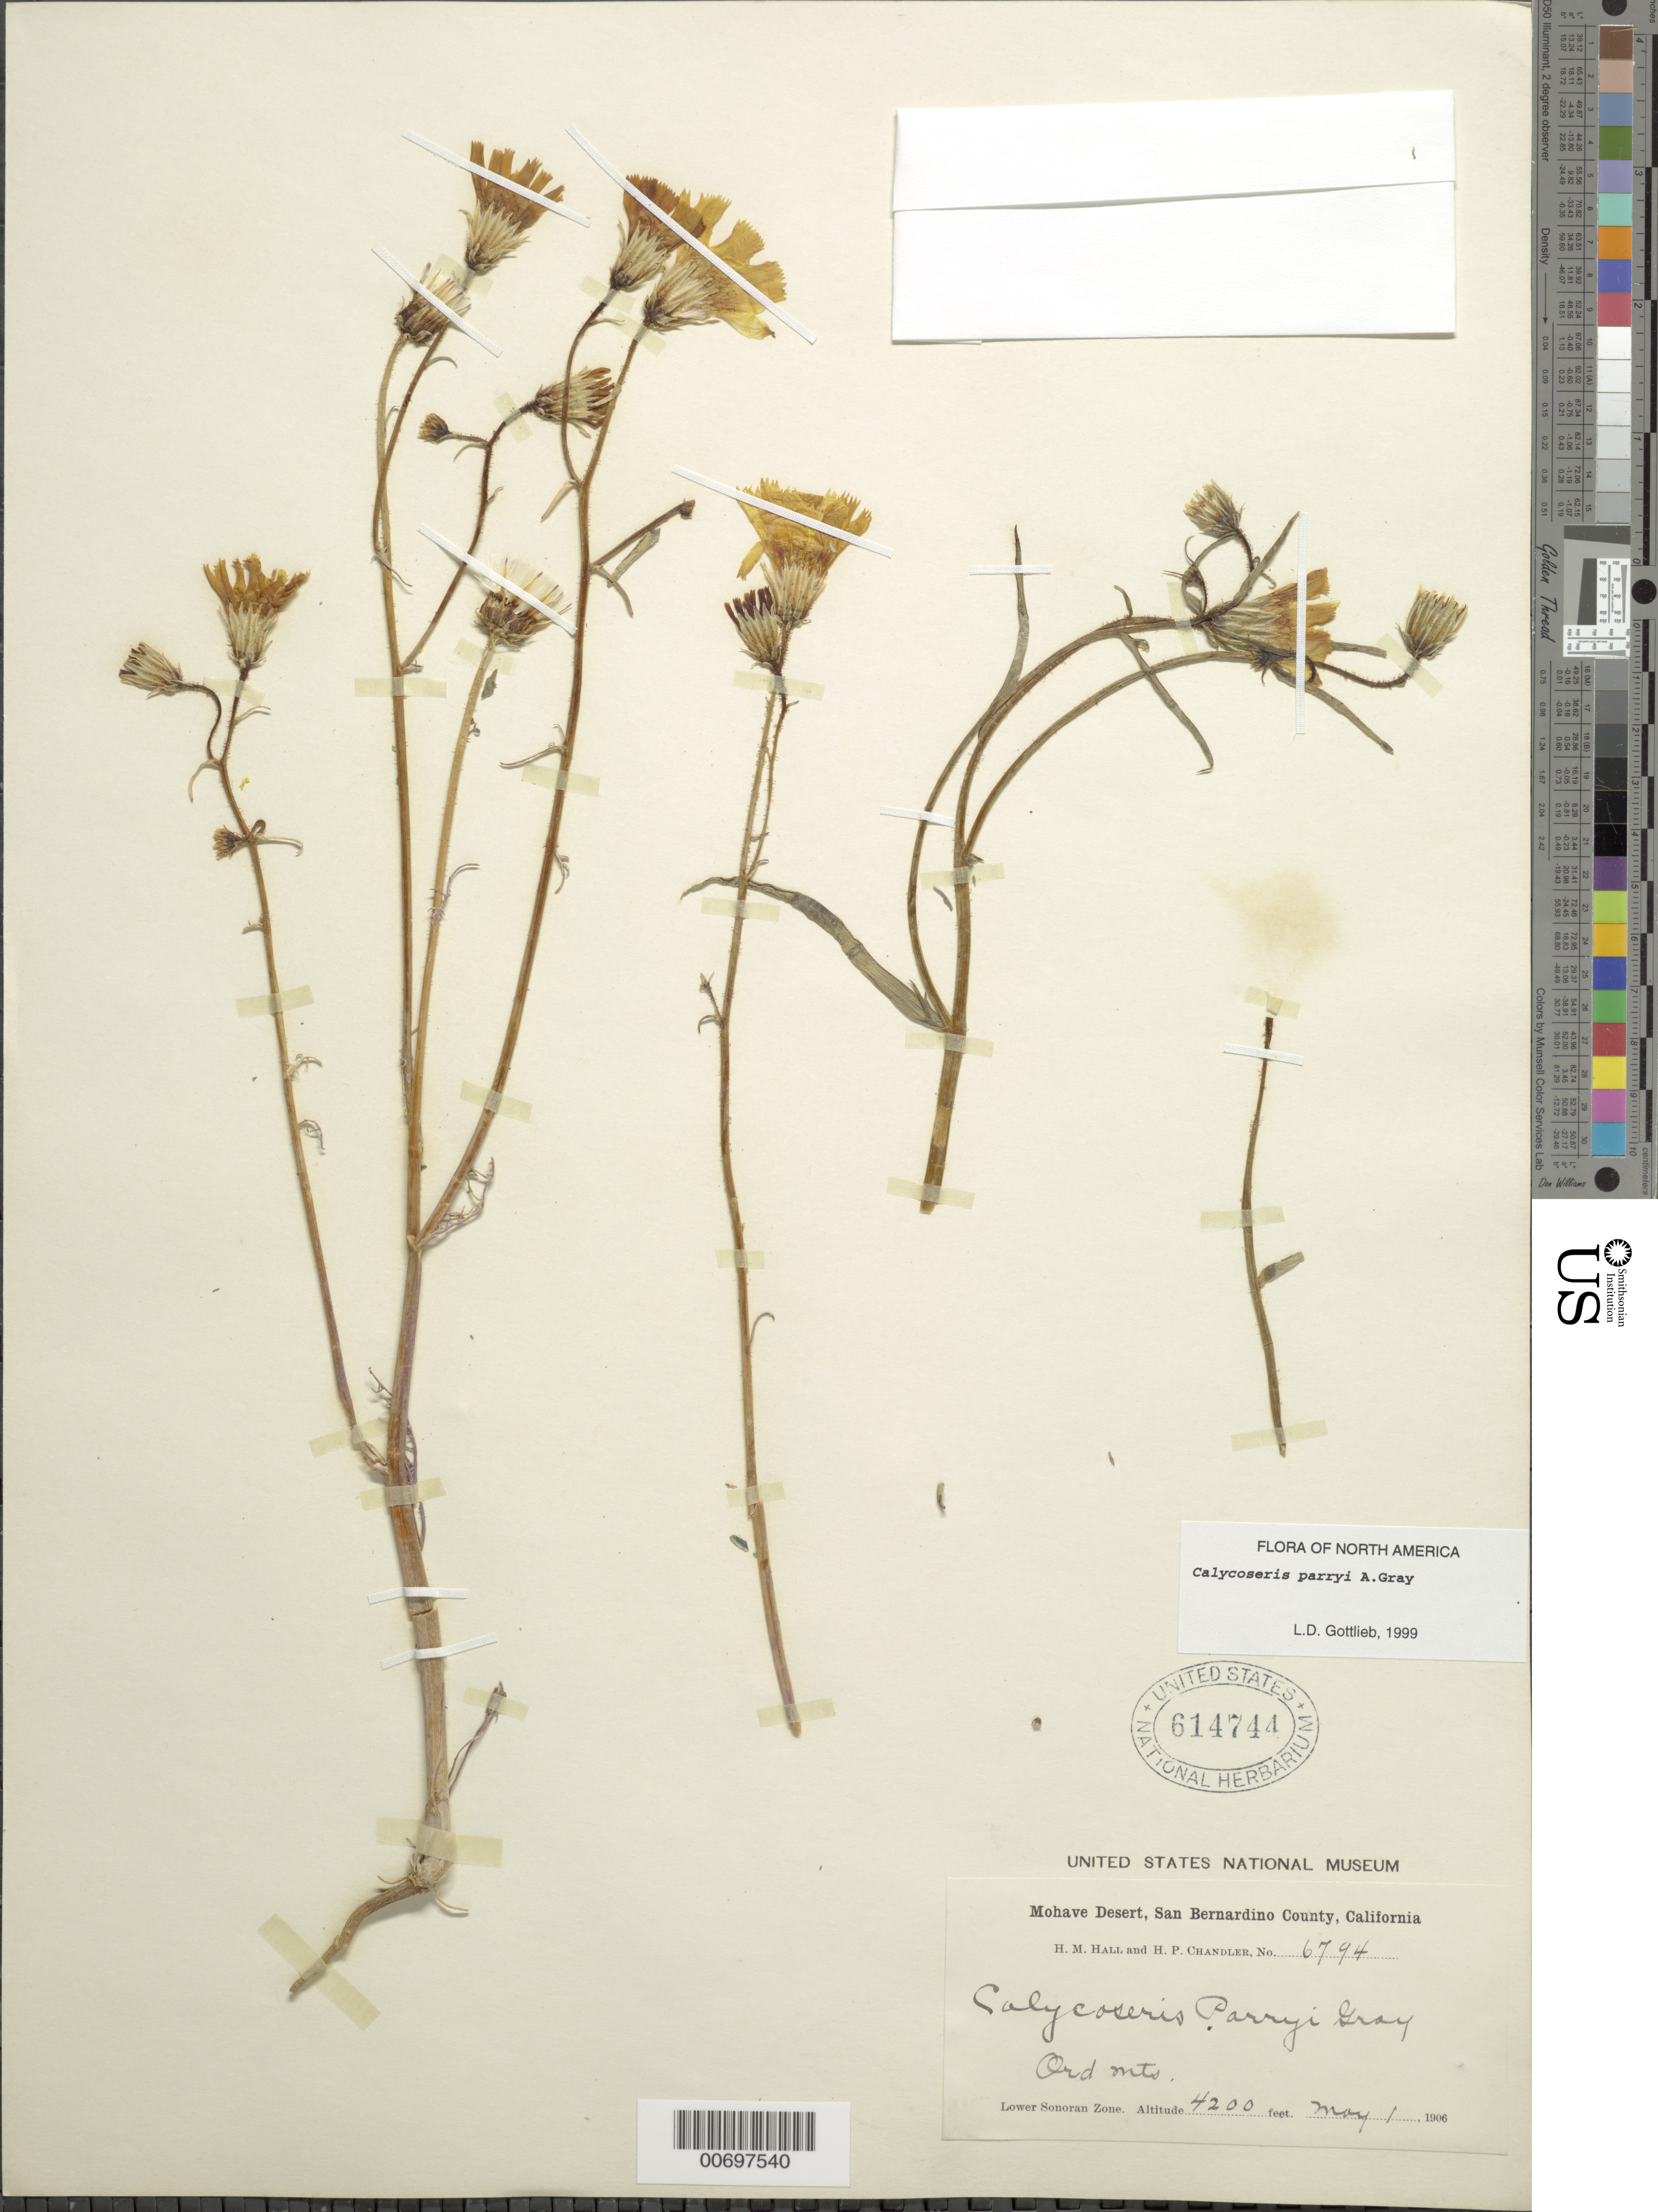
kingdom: Plantae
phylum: Tracheophyta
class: Magnoliopsida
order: Asterales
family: Asteraceae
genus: Calycoseris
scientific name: Calycoseris parryi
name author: A. Gray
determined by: Gottlieb, L. D.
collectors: H. M. Hall & H. Chandler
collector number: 6794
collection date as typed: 01 May 1906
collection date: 1906-05-01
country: United States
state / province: California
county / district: San Bernardino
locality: Mohave Desert, Ord Mts.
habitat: Lower Sonoran Zone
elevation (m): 1280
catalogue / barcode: US 614744